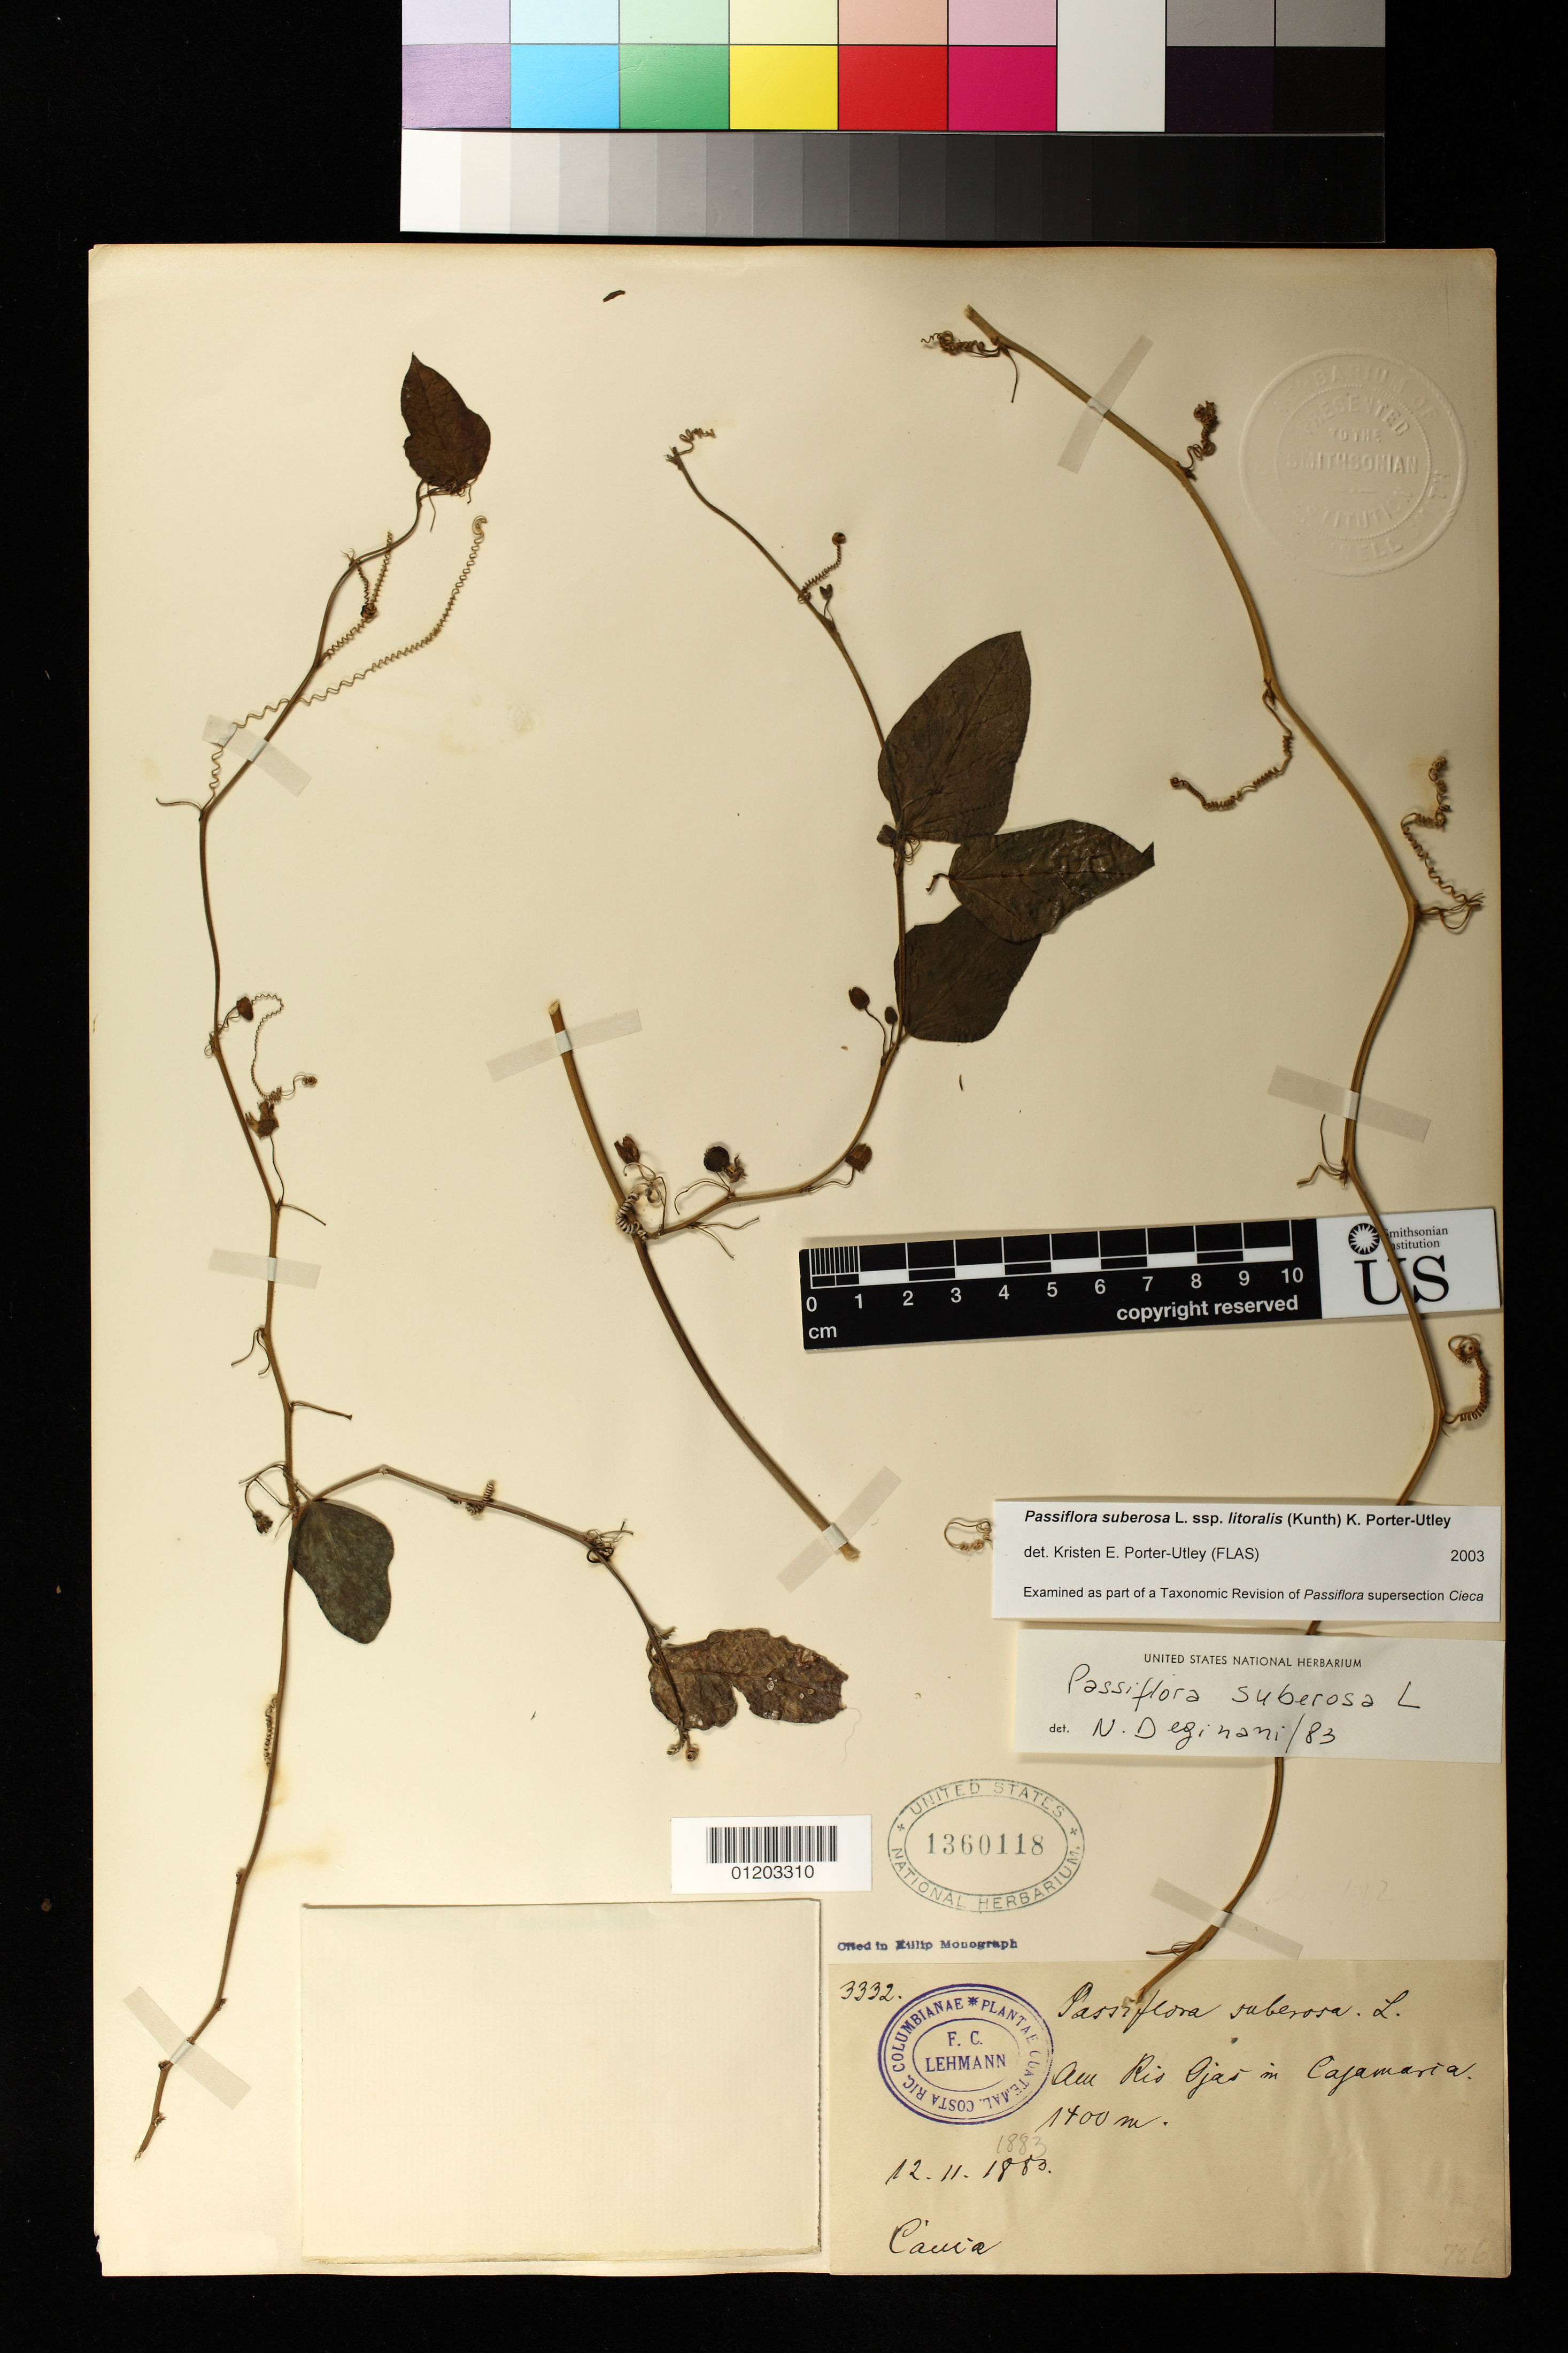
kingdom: Plantae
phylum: Tracheophyta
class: Magnoliopsida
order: Malpighiales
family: Passifloraceae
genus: Passiflora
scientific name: Passiflora suberosa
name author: L.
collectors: F. Lehman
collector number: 3332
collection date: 1883-11-12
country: Colombia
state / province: Cauca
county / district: Cajamarca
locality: Over Rio Ojar in Cajamarca.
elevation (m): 1400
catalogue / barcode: US 1360118